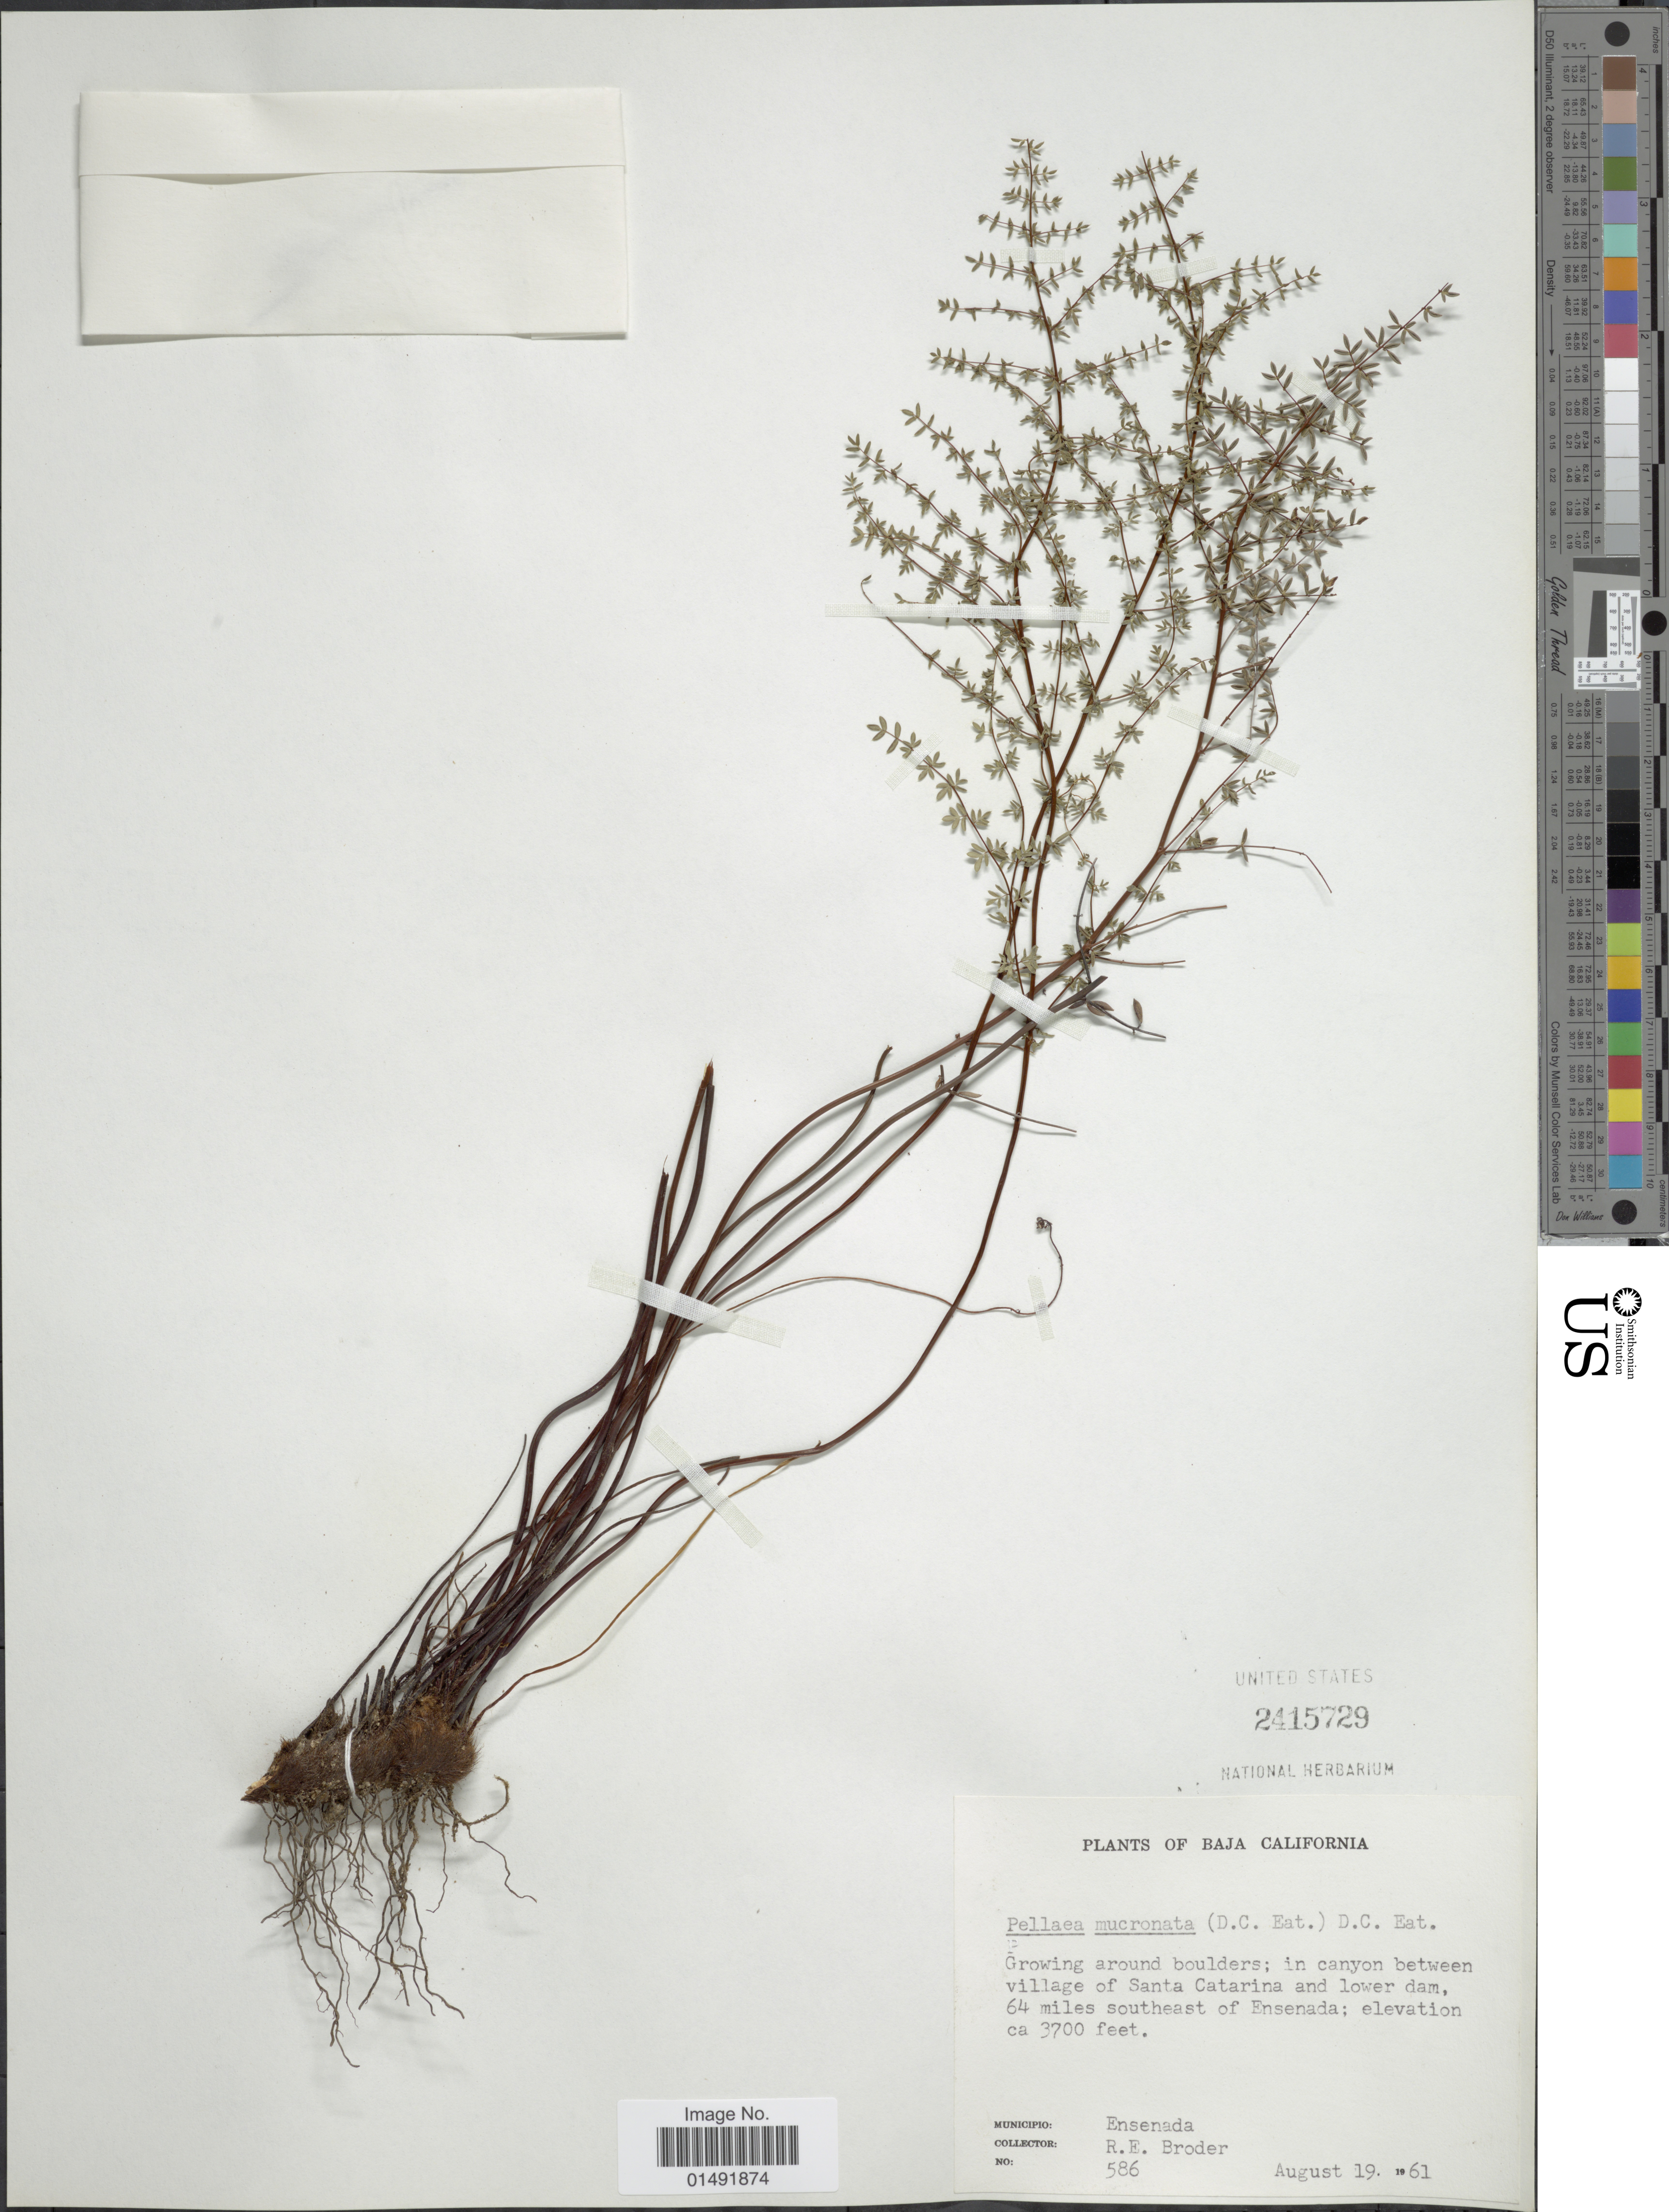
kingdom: Plantae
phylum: Tracheophyta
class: Polypodiopsida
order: Polypodiales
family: Pteridaceae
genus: Pellaea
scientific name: Pellaea mucronata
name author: (D.C. Eaton) D.C. Eaton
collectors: R. Broder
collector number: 586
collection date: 1961-08-19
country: Mexico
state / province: Baja California Norte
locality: Growing around boulders; in canyon between village of Santa Catarina and lowe dam, 64 miles southeast of Ensenada, Municpio Ensenada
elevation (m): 1128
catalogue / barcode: US 2415729